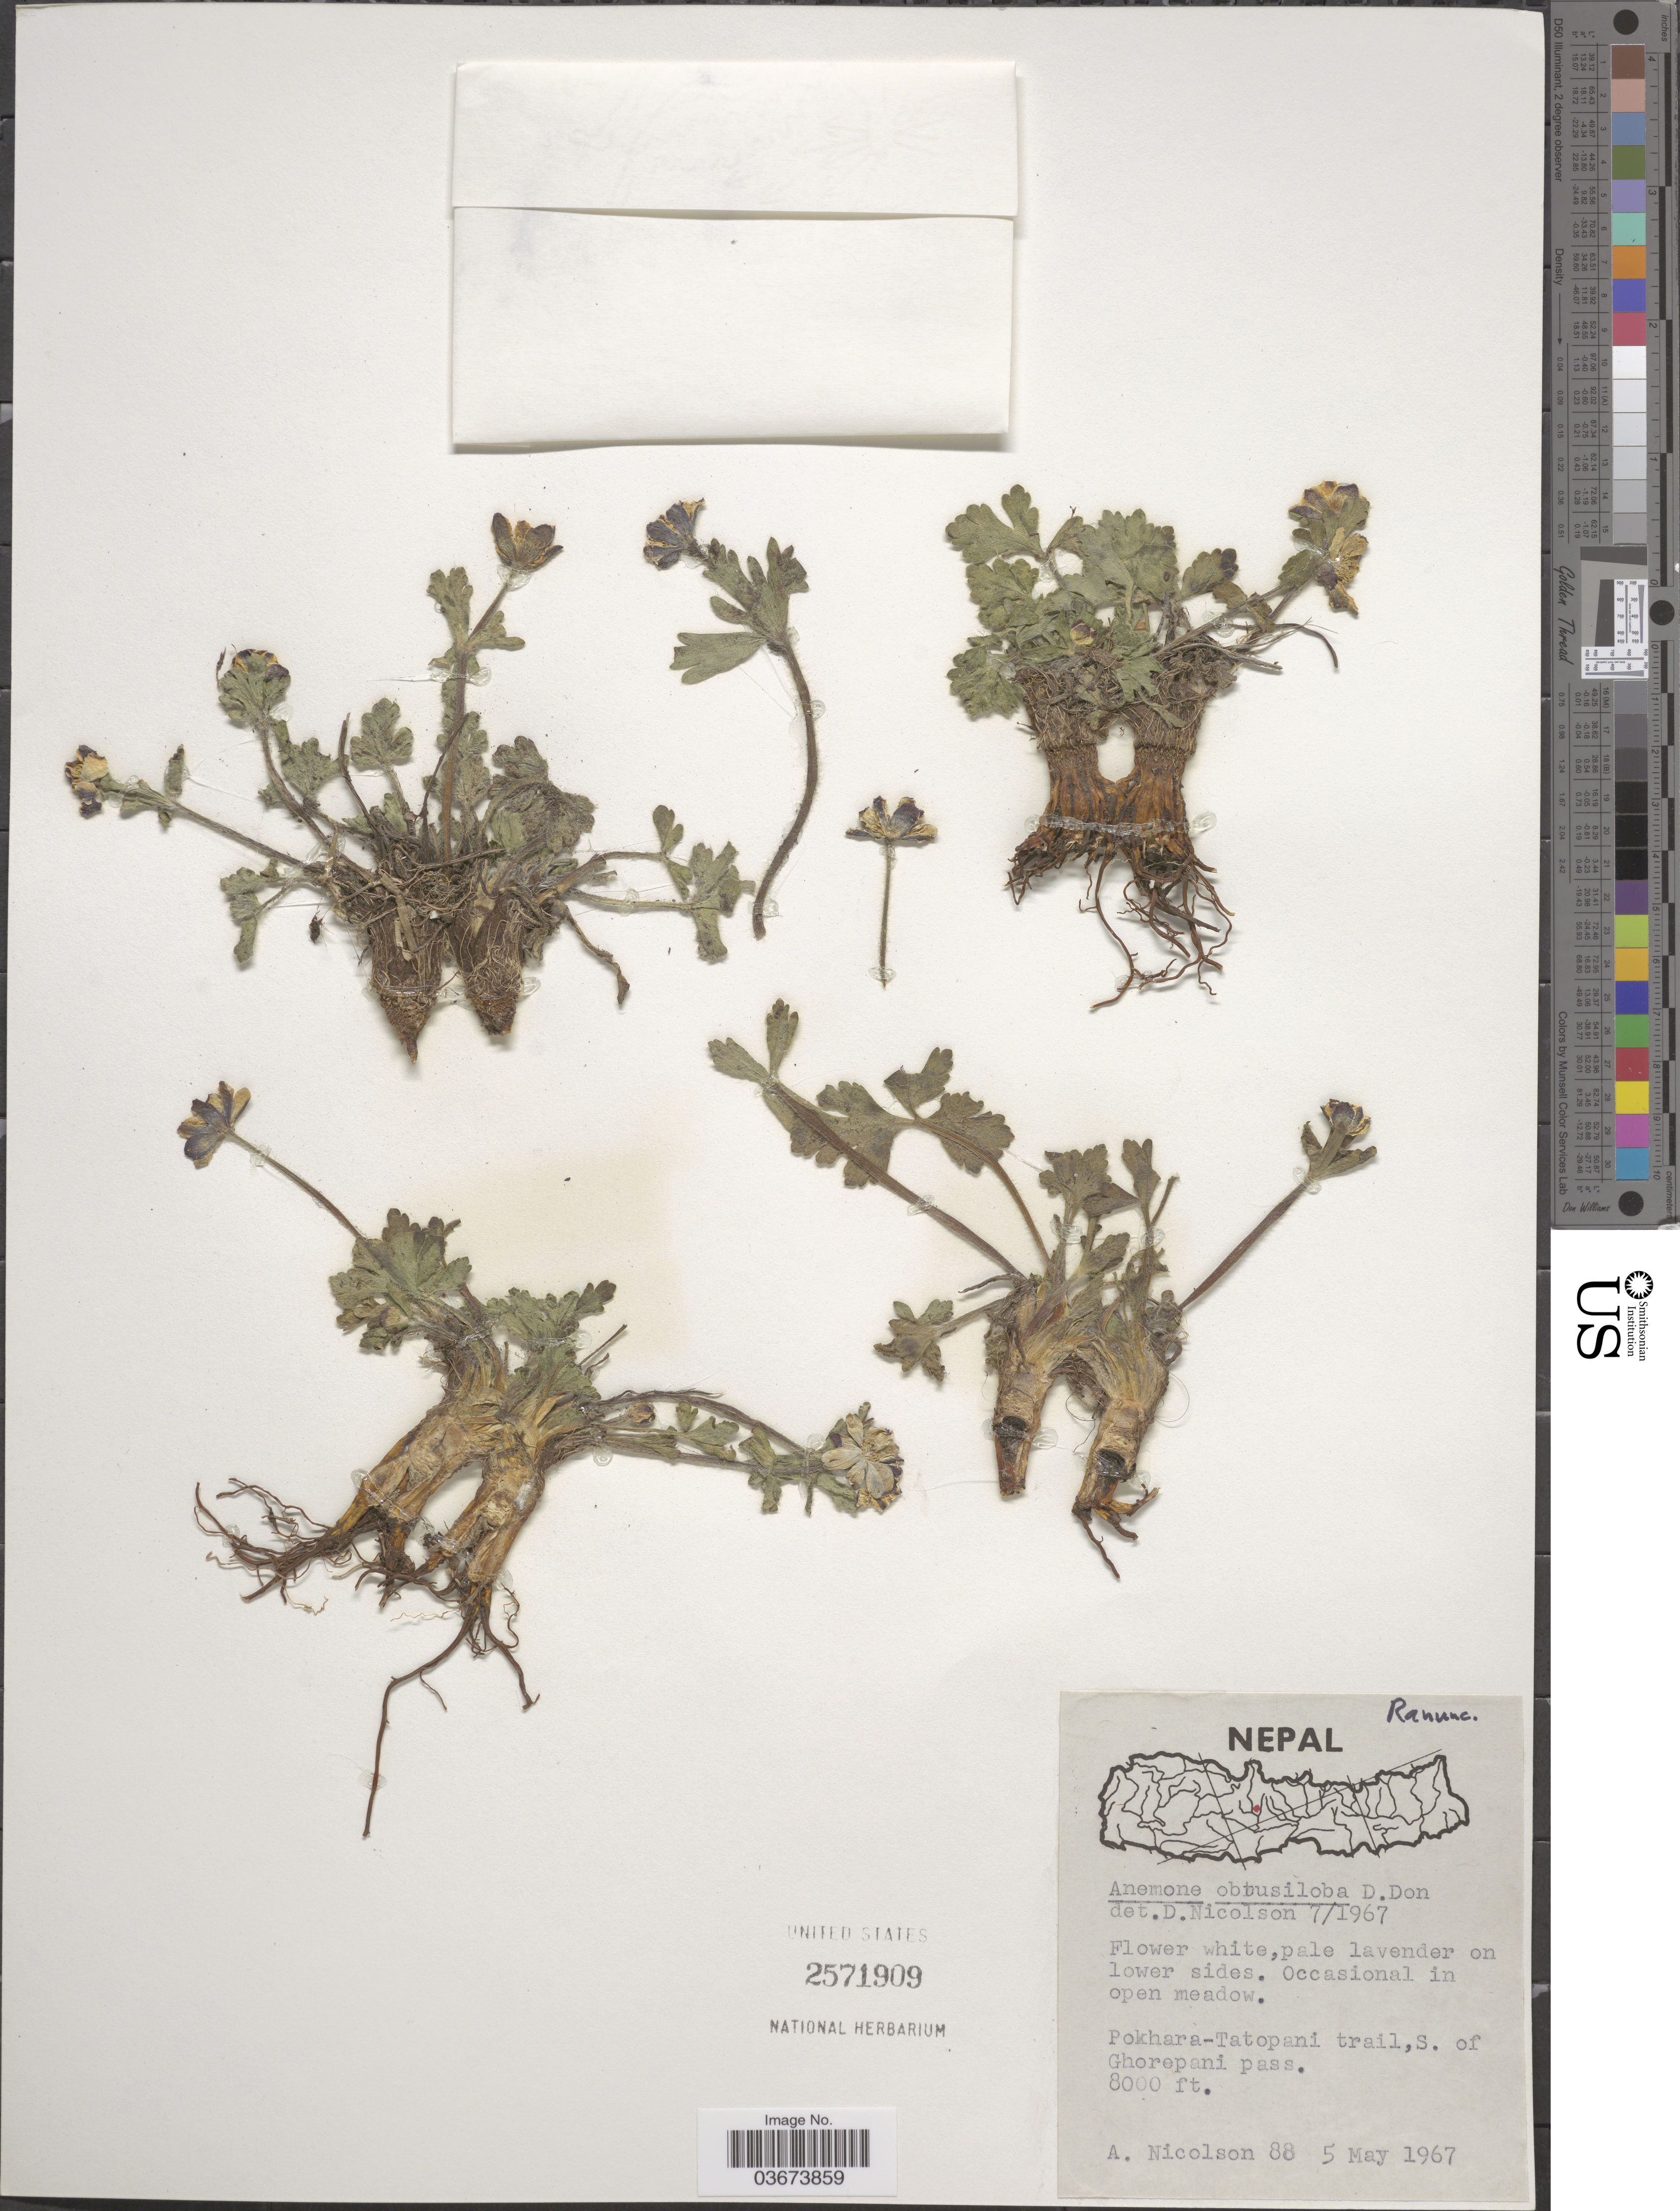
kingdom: Plantae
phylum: Tracheophyta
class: Magnoliopsida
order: Ranunculales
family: Ranunculaceae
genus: Anemone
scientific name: Anemone obtusiloba subsp. obtusiloba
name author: D. Don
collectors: A. C. Nicolson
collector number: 88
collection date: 1967-05-05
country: Nepal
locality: Pokhara-Tatopani trail, S. of Ghorepani pass.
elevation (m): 2438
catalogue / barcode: US 2571909